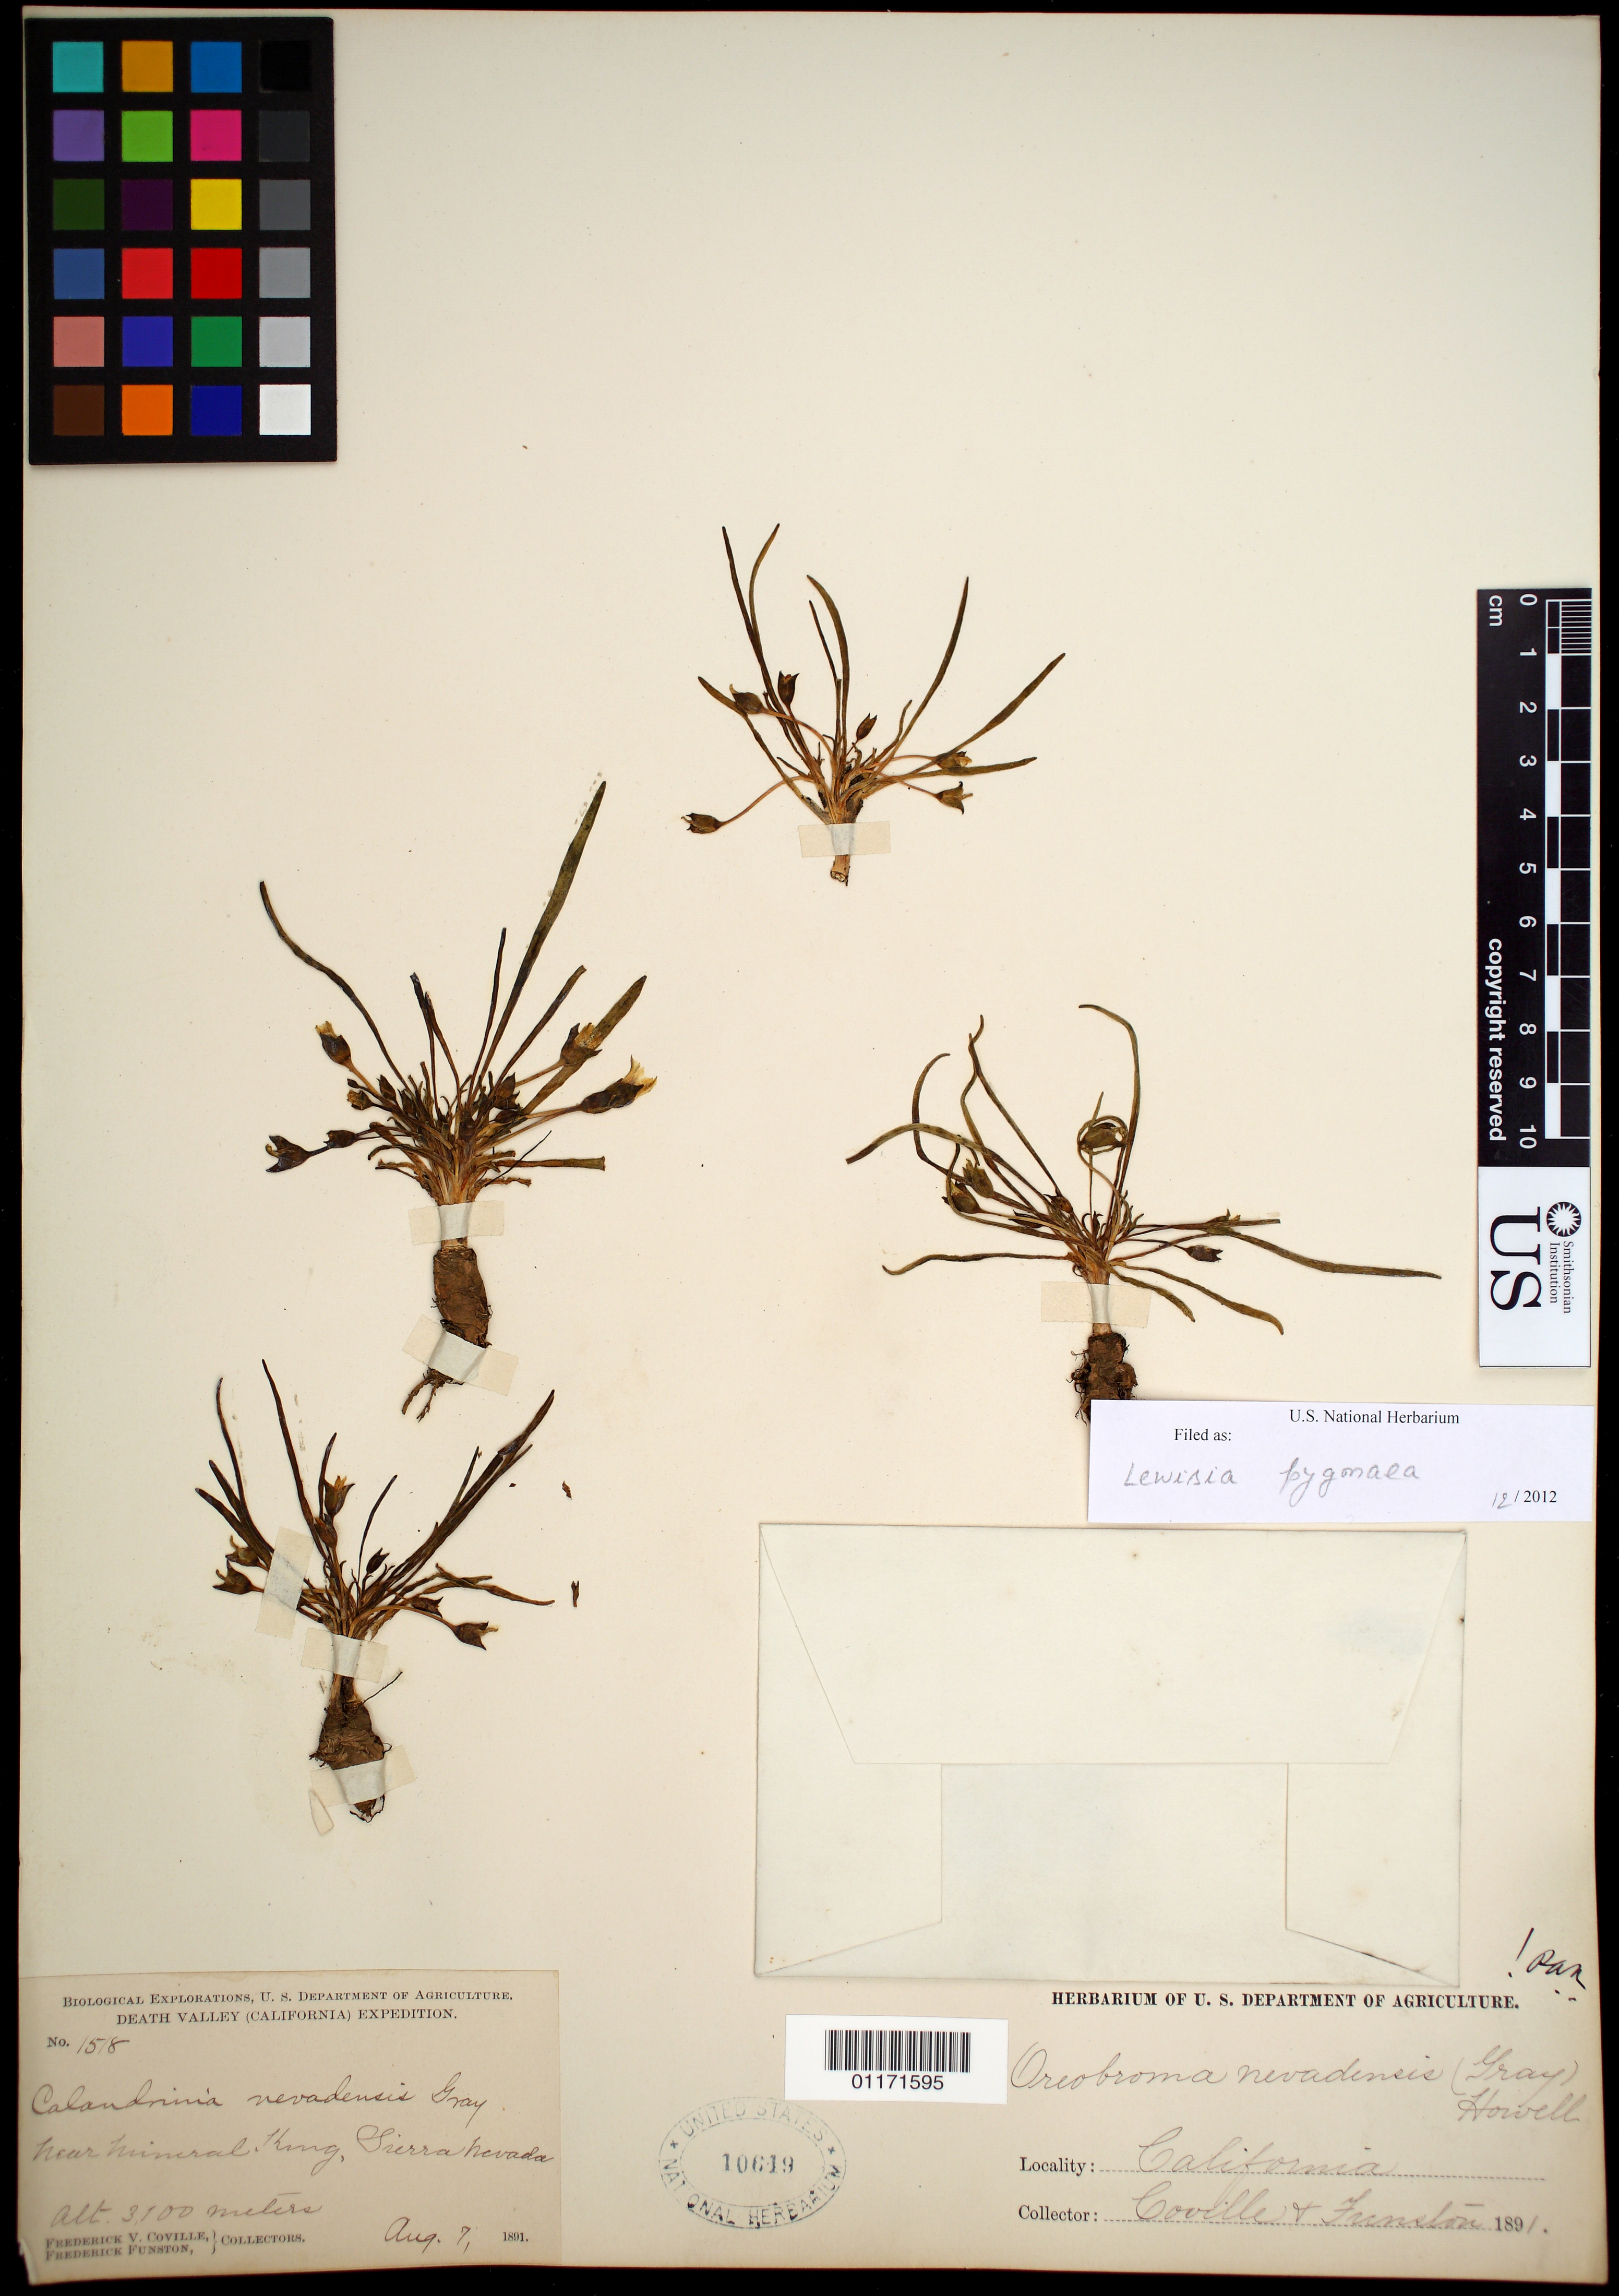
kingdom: Plantae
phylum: Tracheophyta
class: Magnoliopsida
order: Caryophyllales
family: Montiaceae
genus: Lewisia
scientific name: Lewisia nevadensis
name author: (A. Gray) B.L. Rob.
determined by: Strong, Mark T., (BOT), Smithsonian Institution - National Museum of Natural History (UNITED STATES)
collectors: F. V. Coville & F. Funston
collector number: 807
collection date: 1891-08-07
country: United States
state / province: California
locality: Near Mineral King, Sierra Nevada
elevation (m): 3100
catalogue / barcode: US 10619